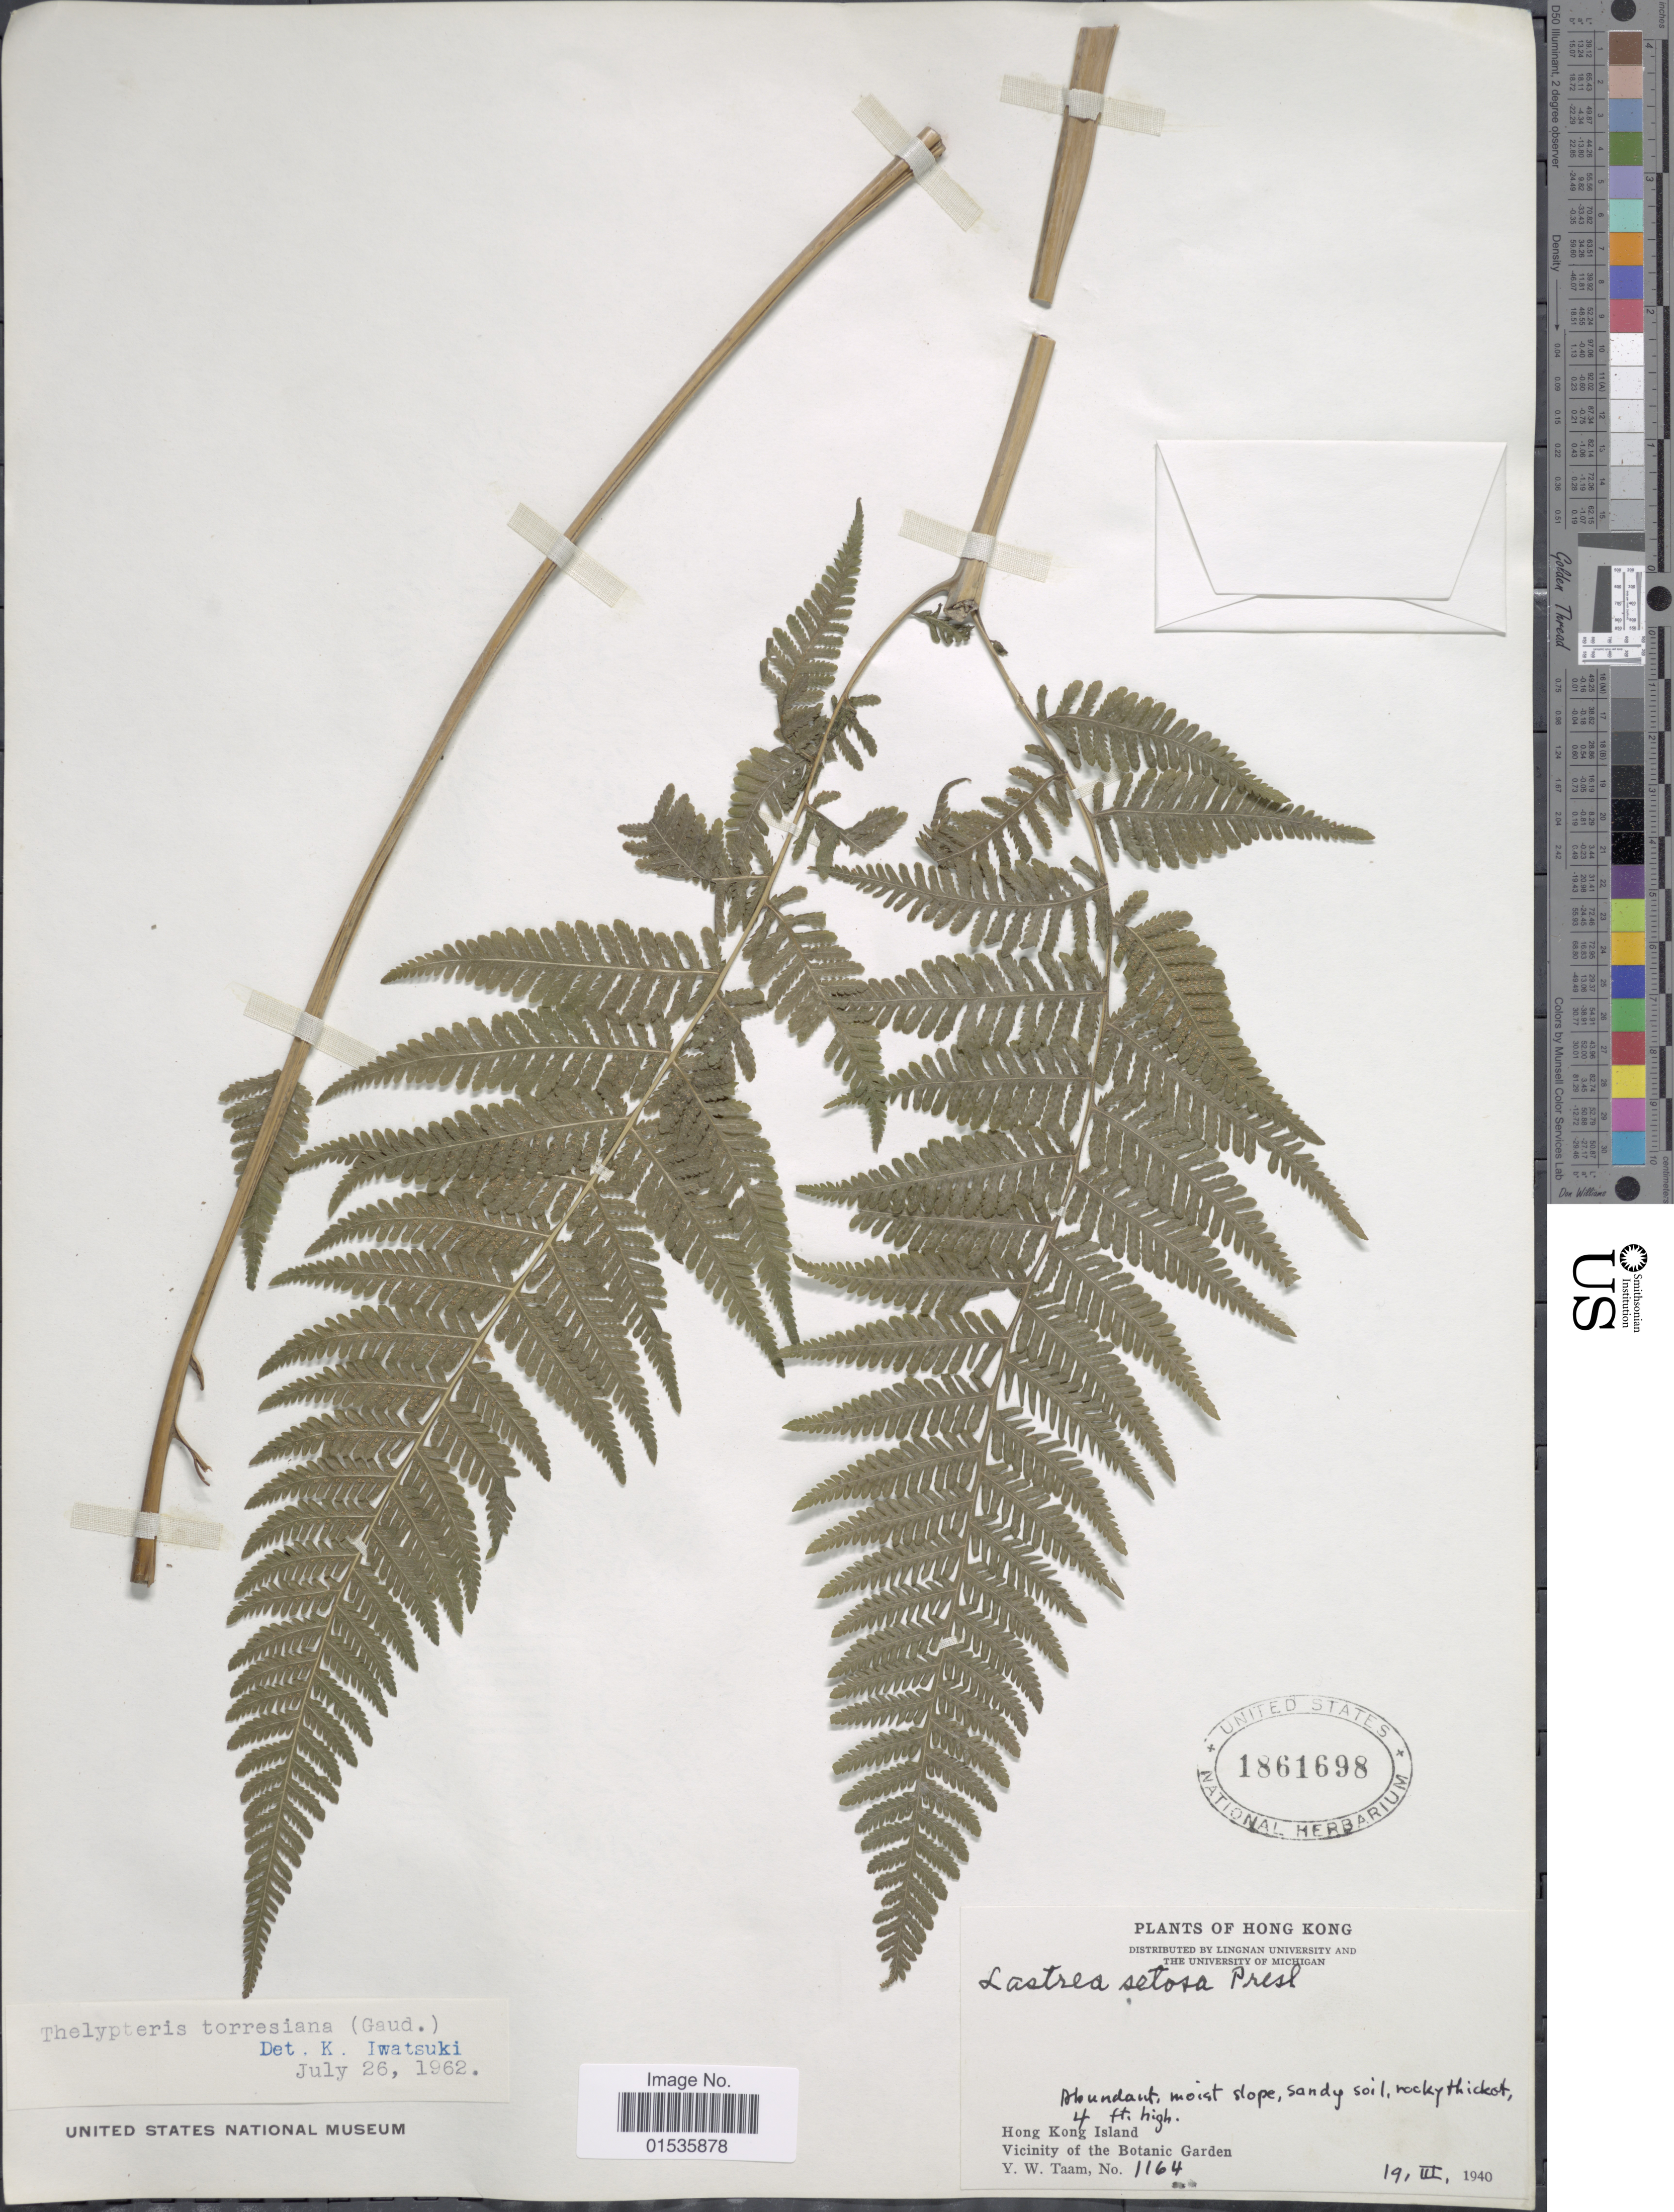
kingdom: Plantae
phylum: Tracheophyta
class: Polypodiopsida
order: Polypodiales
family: Thelypteridaceae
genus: Macrothelypteris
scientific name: Macrothelypteris torresiana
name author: (Gaudich.) Ching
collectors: Y. W. Taam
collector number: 1164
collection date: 1940-03-19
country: China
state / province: Hong Kong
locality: Hong Kong, Hong Kong Island. Vicinity of the Botanic Garden.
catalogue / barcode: US 1861698